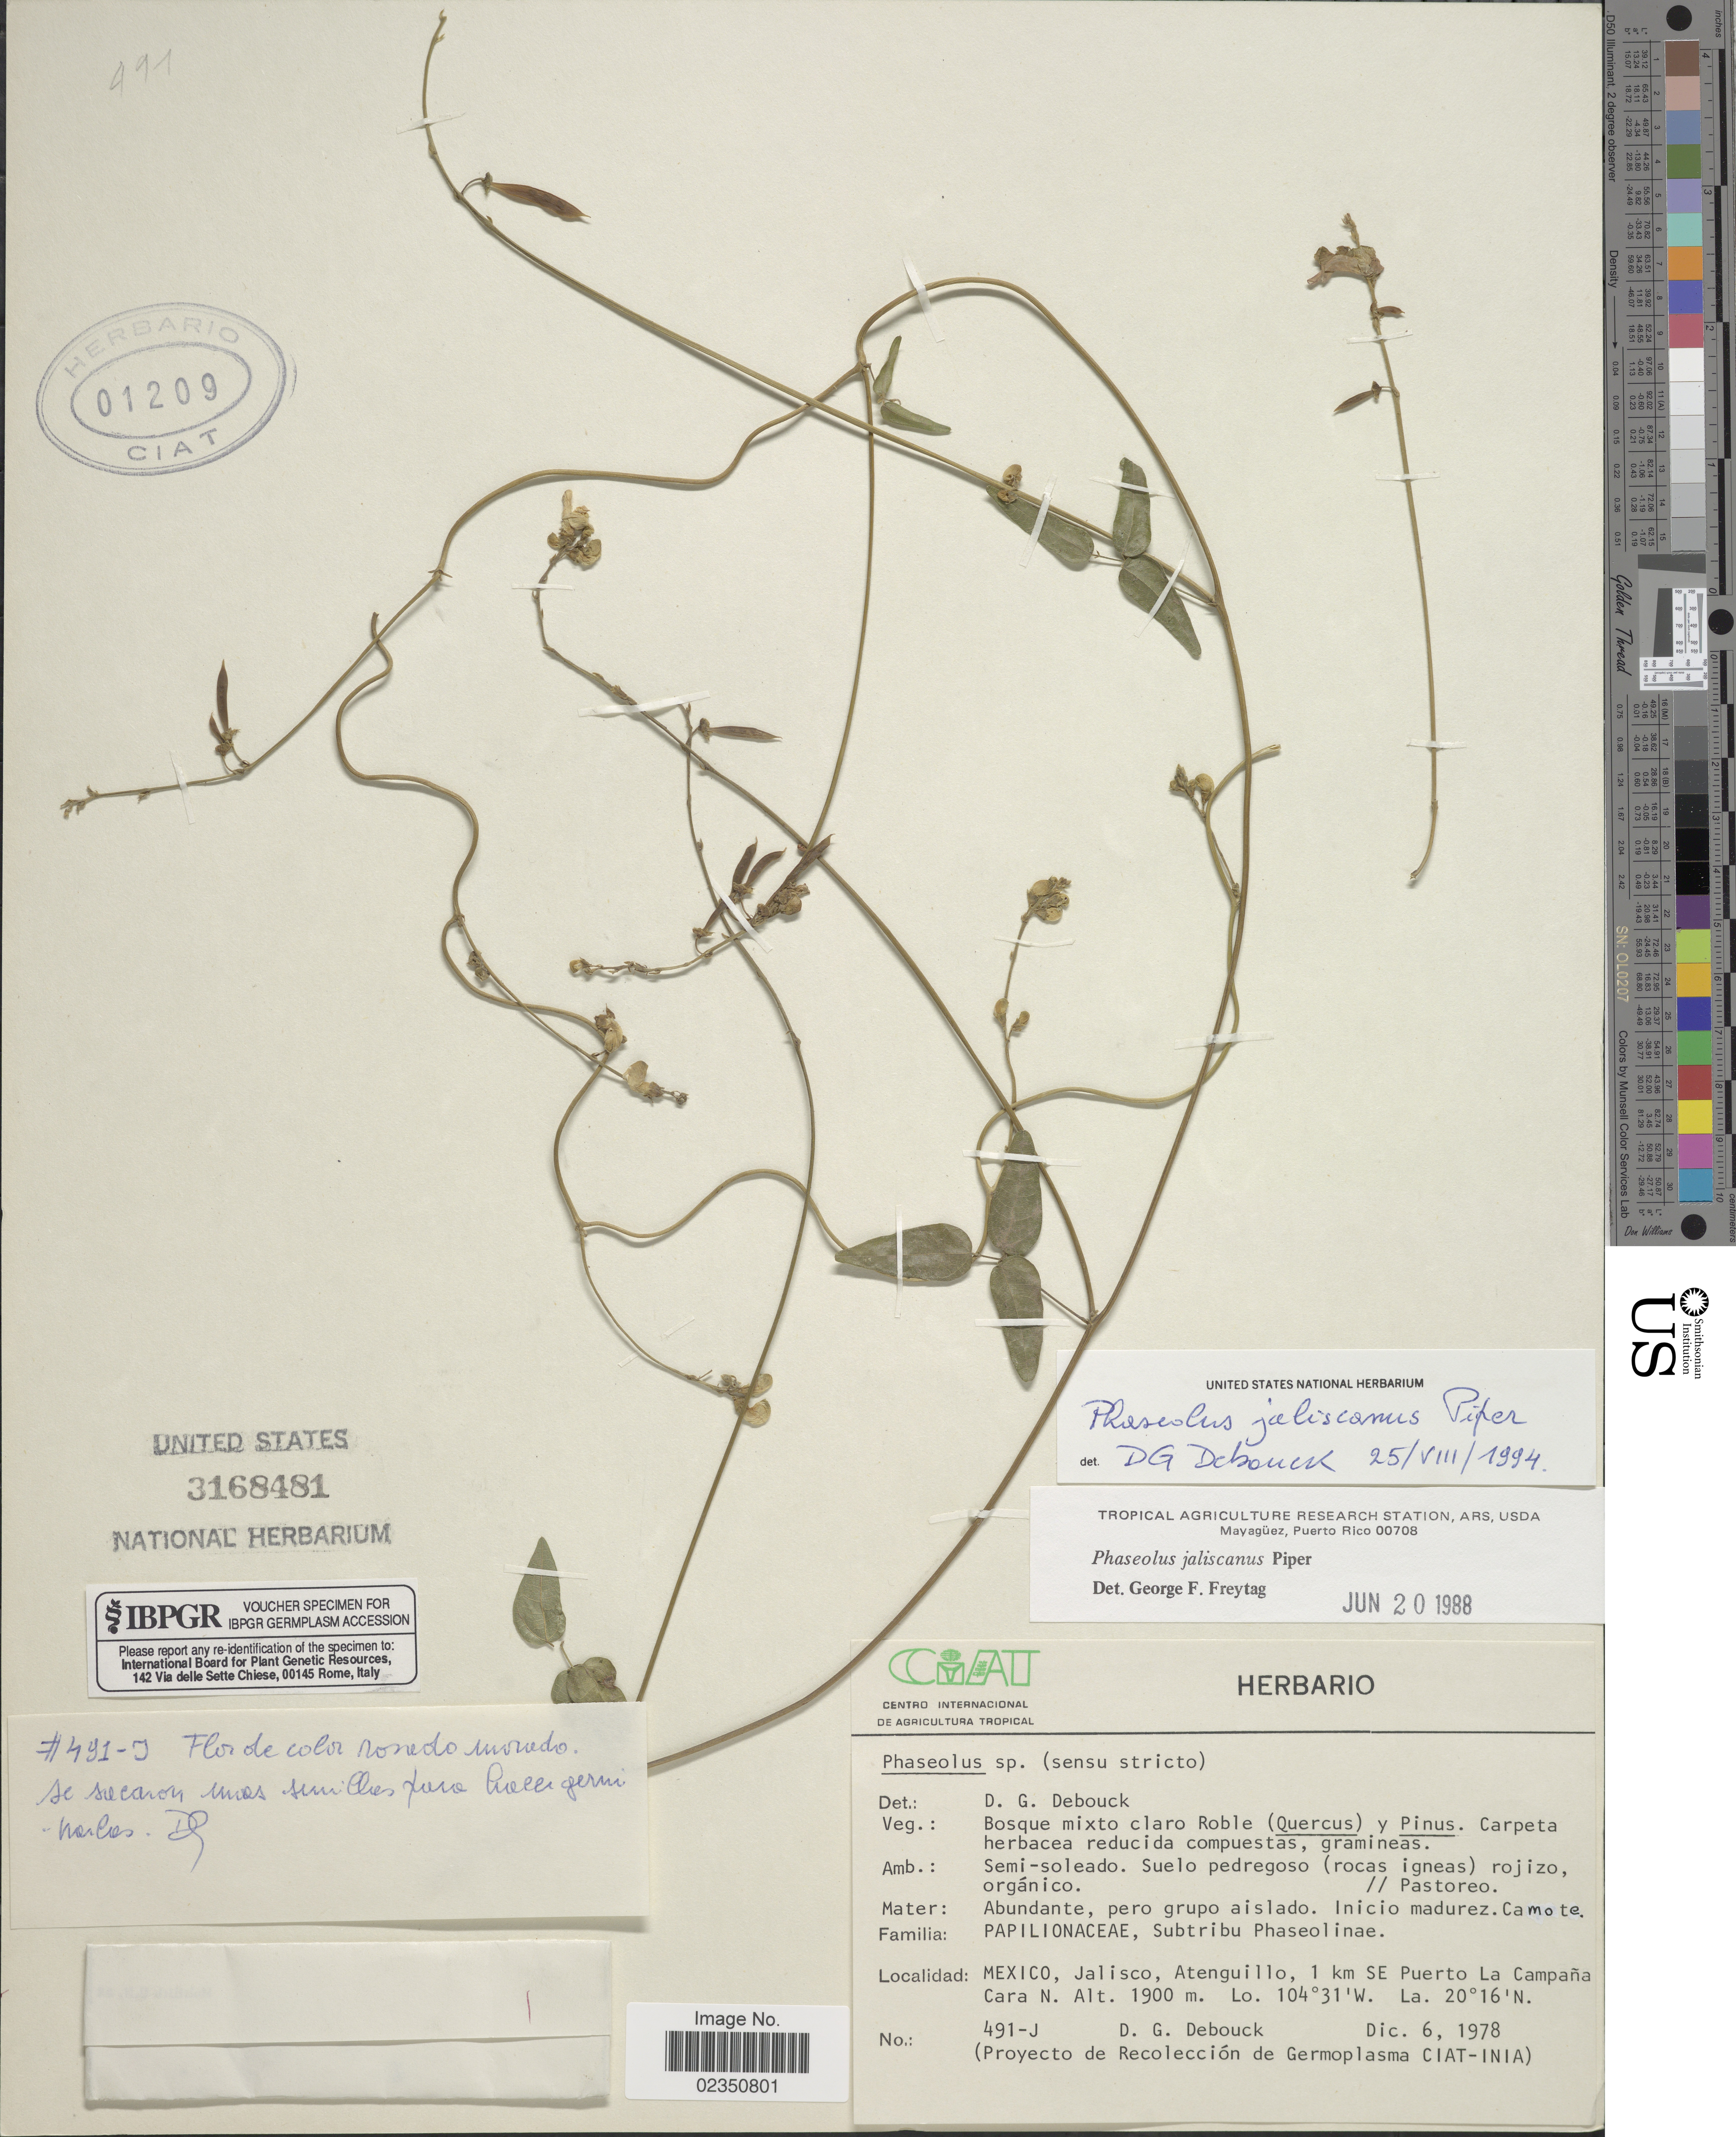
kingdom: Plantae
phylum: Tracheophyta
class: Magnoliopsida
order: Fabales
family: Fabaceae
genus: Phaseolus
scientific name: Phaseolus jaliscanus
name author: Piper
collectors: D. Debouck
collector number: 491-J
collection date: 1978-12-06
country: Mexico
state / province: Jalisco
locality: Atenguillo, 1 km SE Puerto La Campana Cara N.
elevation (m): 1900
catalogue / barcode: US 3168484